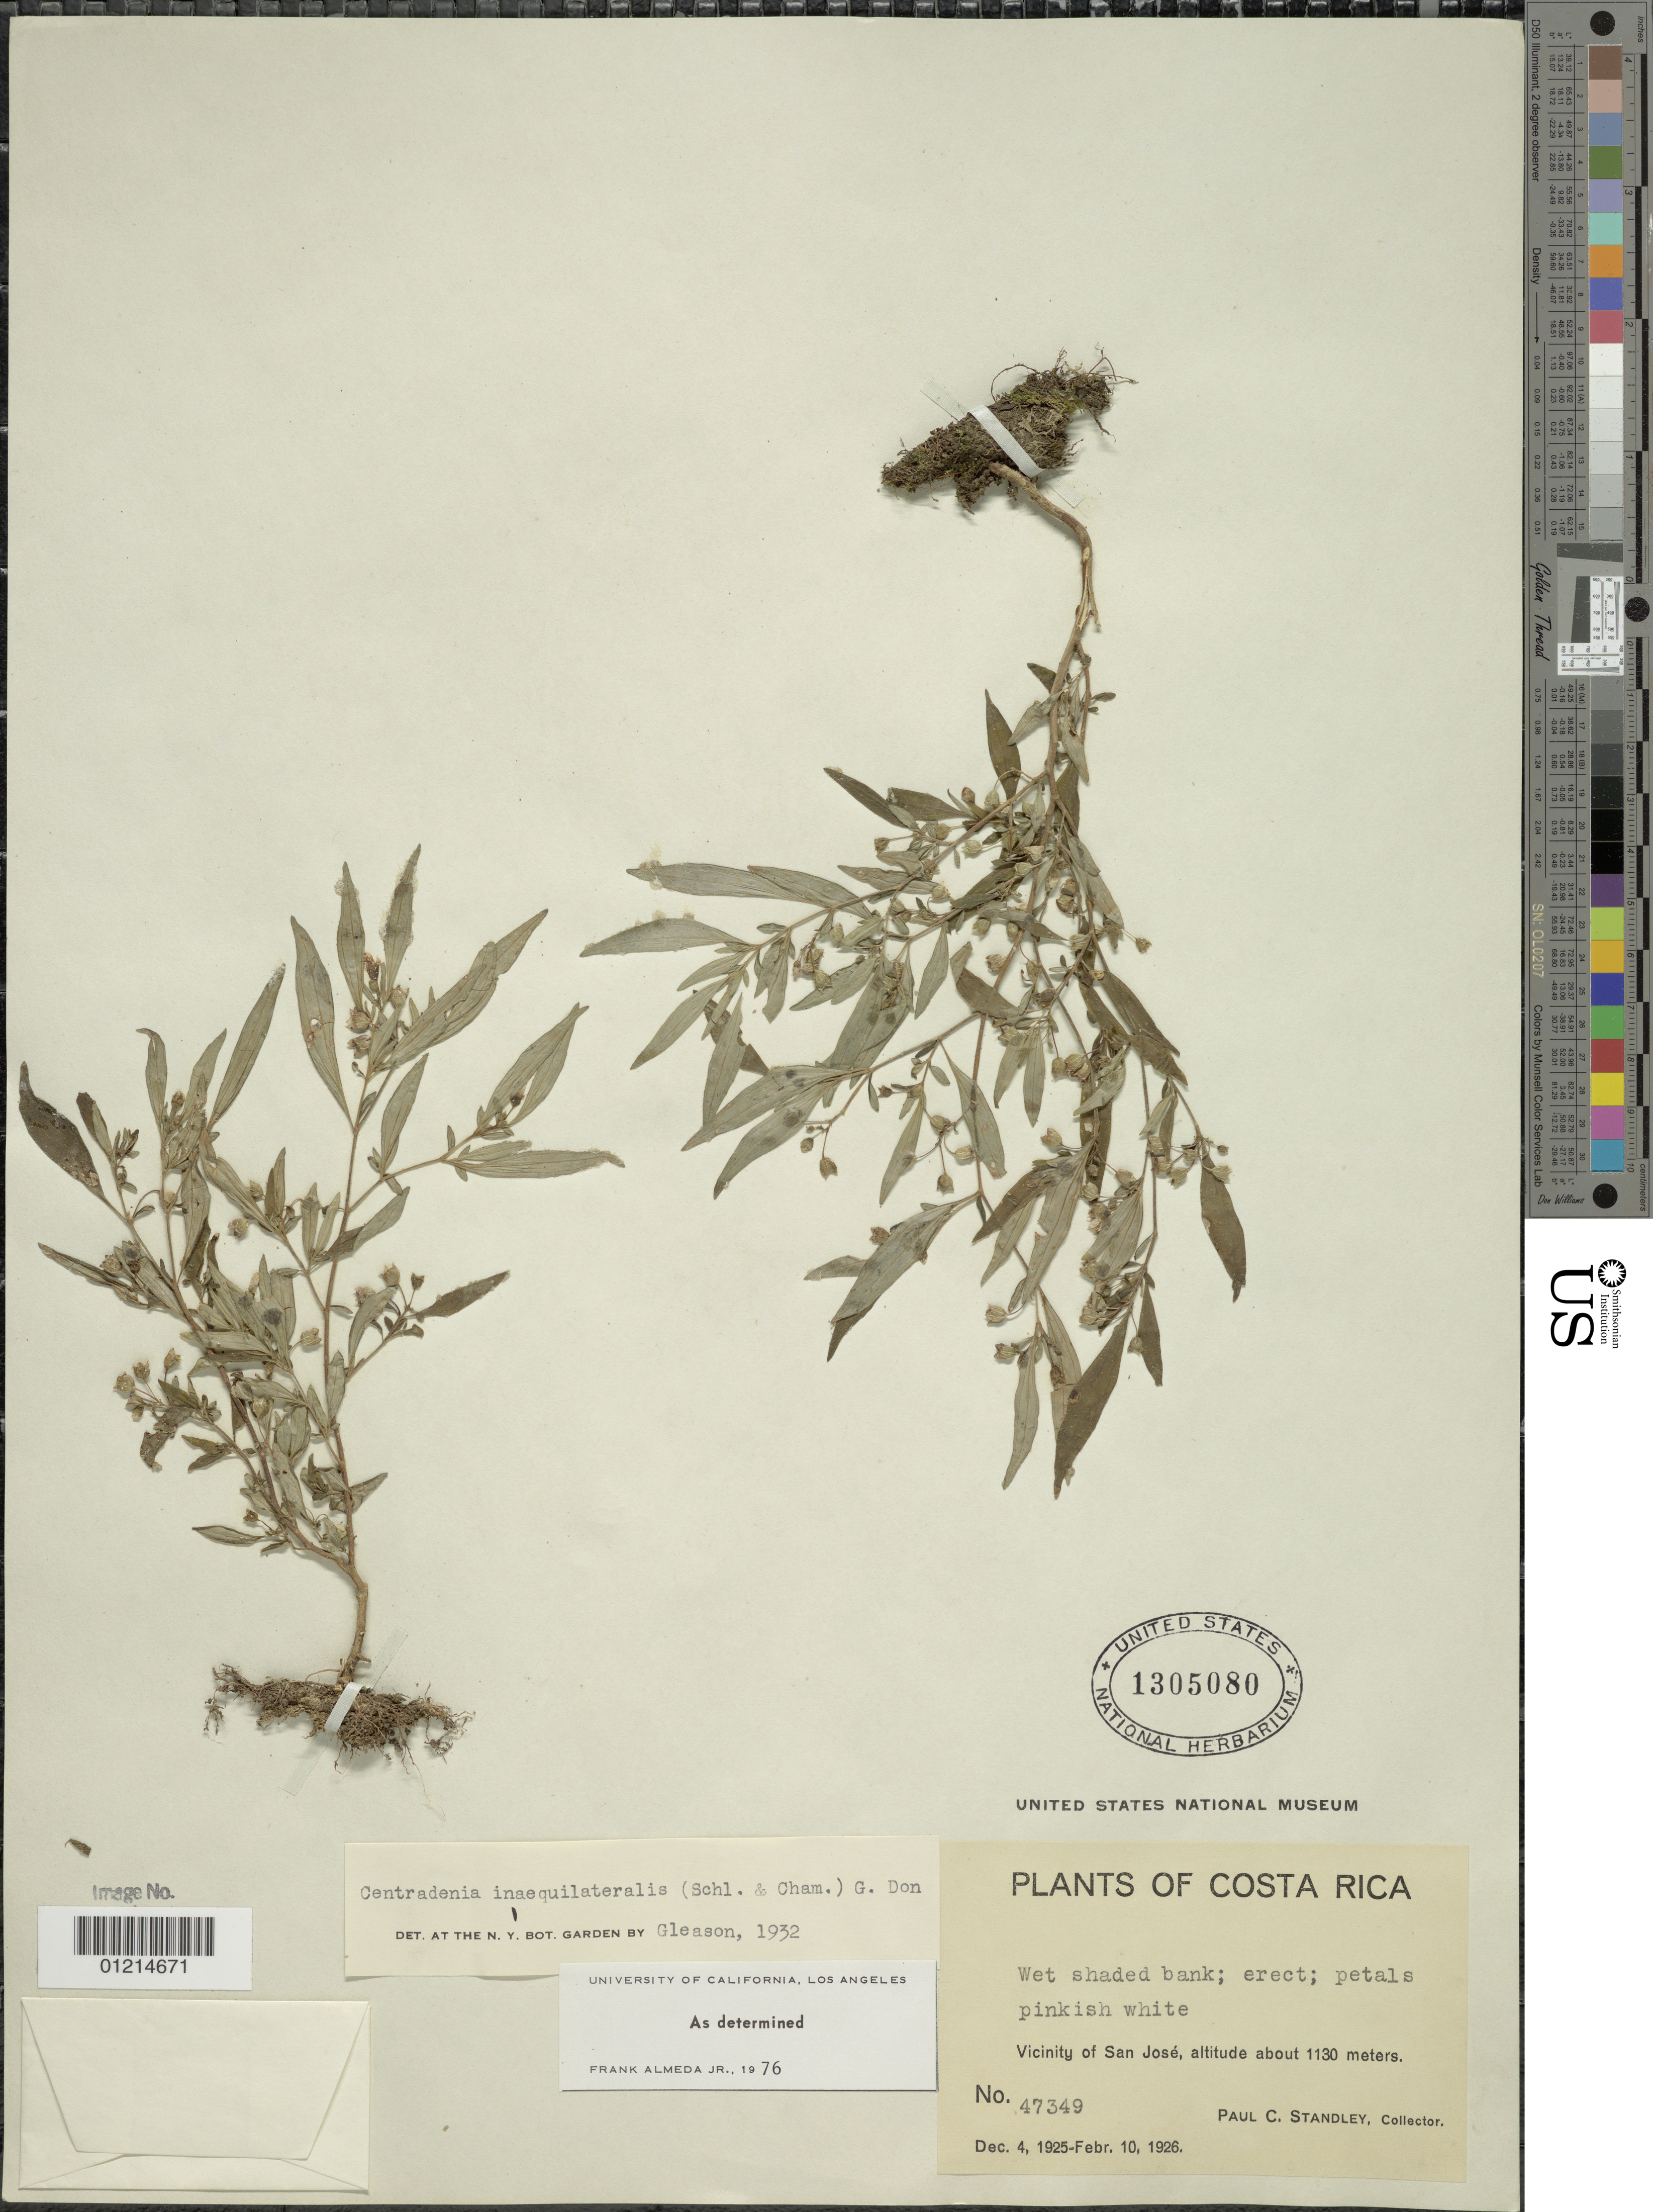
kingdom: Plantae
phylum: Tracheophyta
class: Magnoliopsida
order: Myrtales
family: Melastomataceae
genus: Centradenia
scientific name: Centradenia inaequilateralis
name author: (Gleason) G. Don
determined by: Gleason, --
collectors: P. C. Standley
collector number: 47349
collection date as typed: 04 Dec 1925 to 10 Feb 1926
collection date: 1925-12-04/1926-02-10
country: Costa Rica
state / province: San José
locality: Vicinity of San José.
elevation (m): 1130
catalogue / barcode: US 1305080